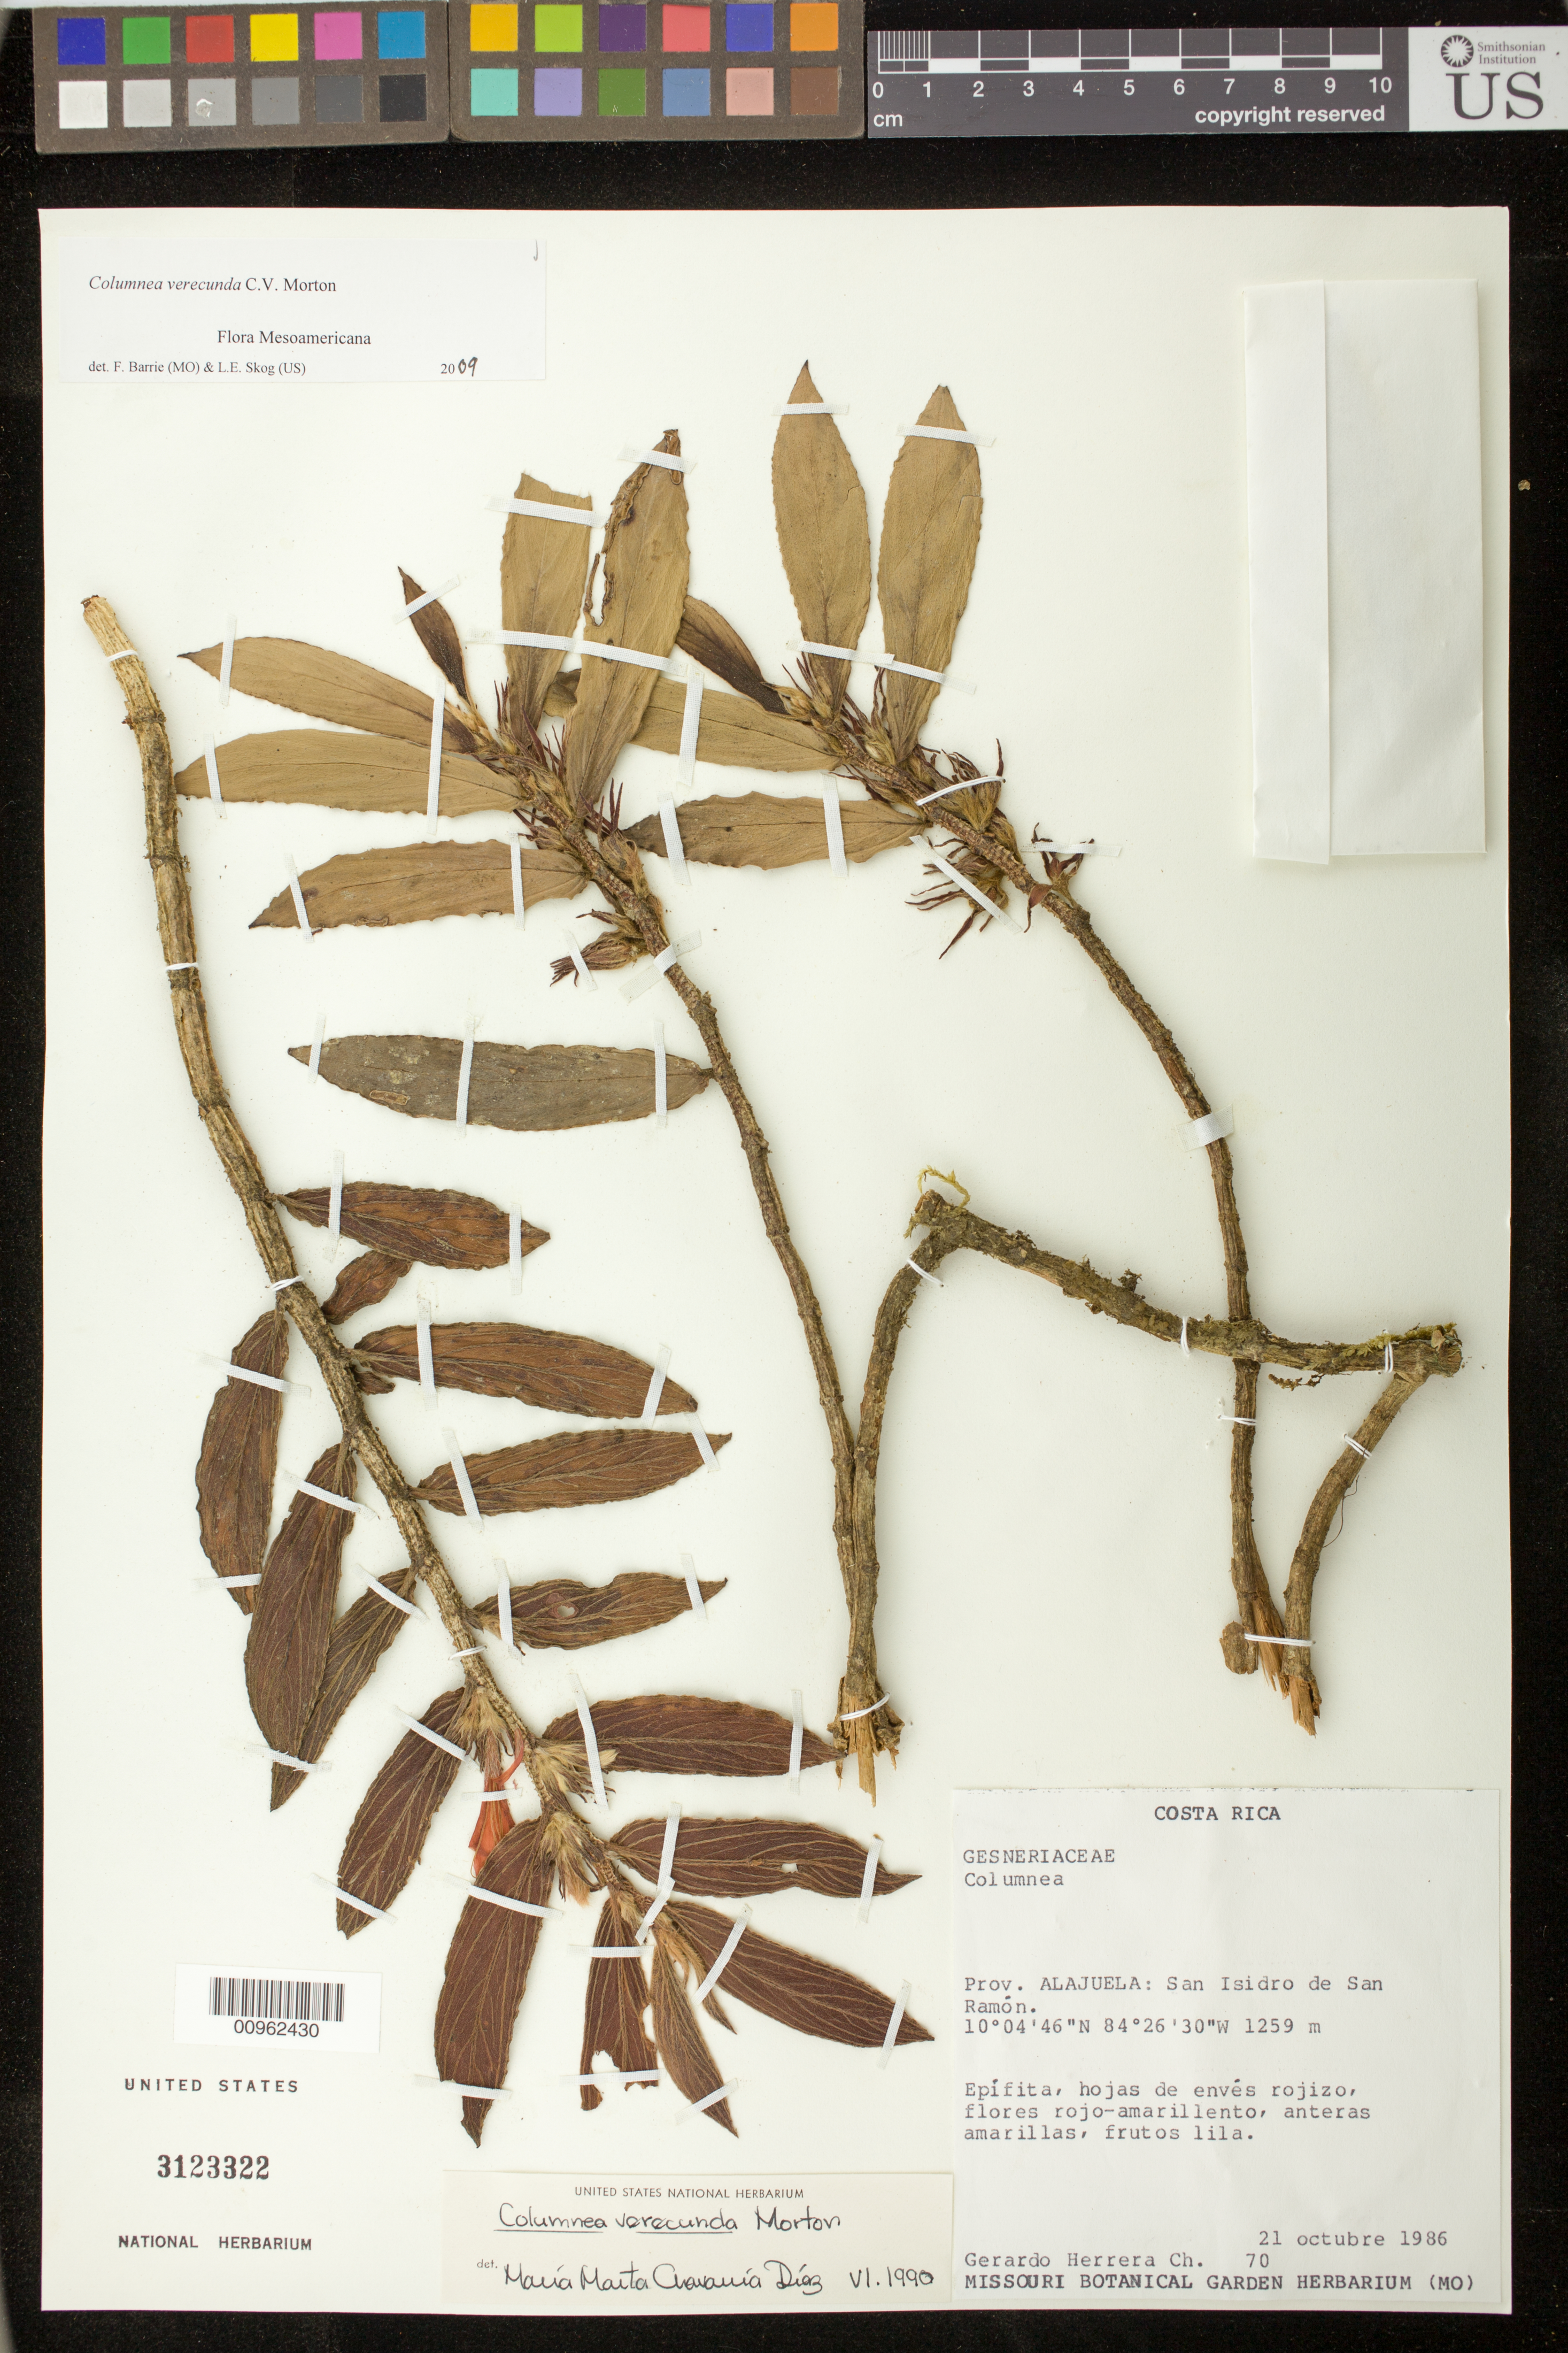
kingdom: Plantae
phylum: Tracheophyta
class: Magnoliopsida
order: Lamiales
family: Gesneriaceae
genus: Columnea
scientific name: Columnea verecunda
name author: C.V. Morton in Standl.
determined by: Barrie, F. R.; Skog, Laurence E.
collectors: G. Herrera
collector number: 70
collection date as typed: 21 Oct 1986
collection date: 1986-10-21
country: Costa Rica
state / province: Alajuela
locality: Prov. Alajuela: San Isidro de San Ramón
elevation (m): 1259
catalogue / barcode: US 3123322